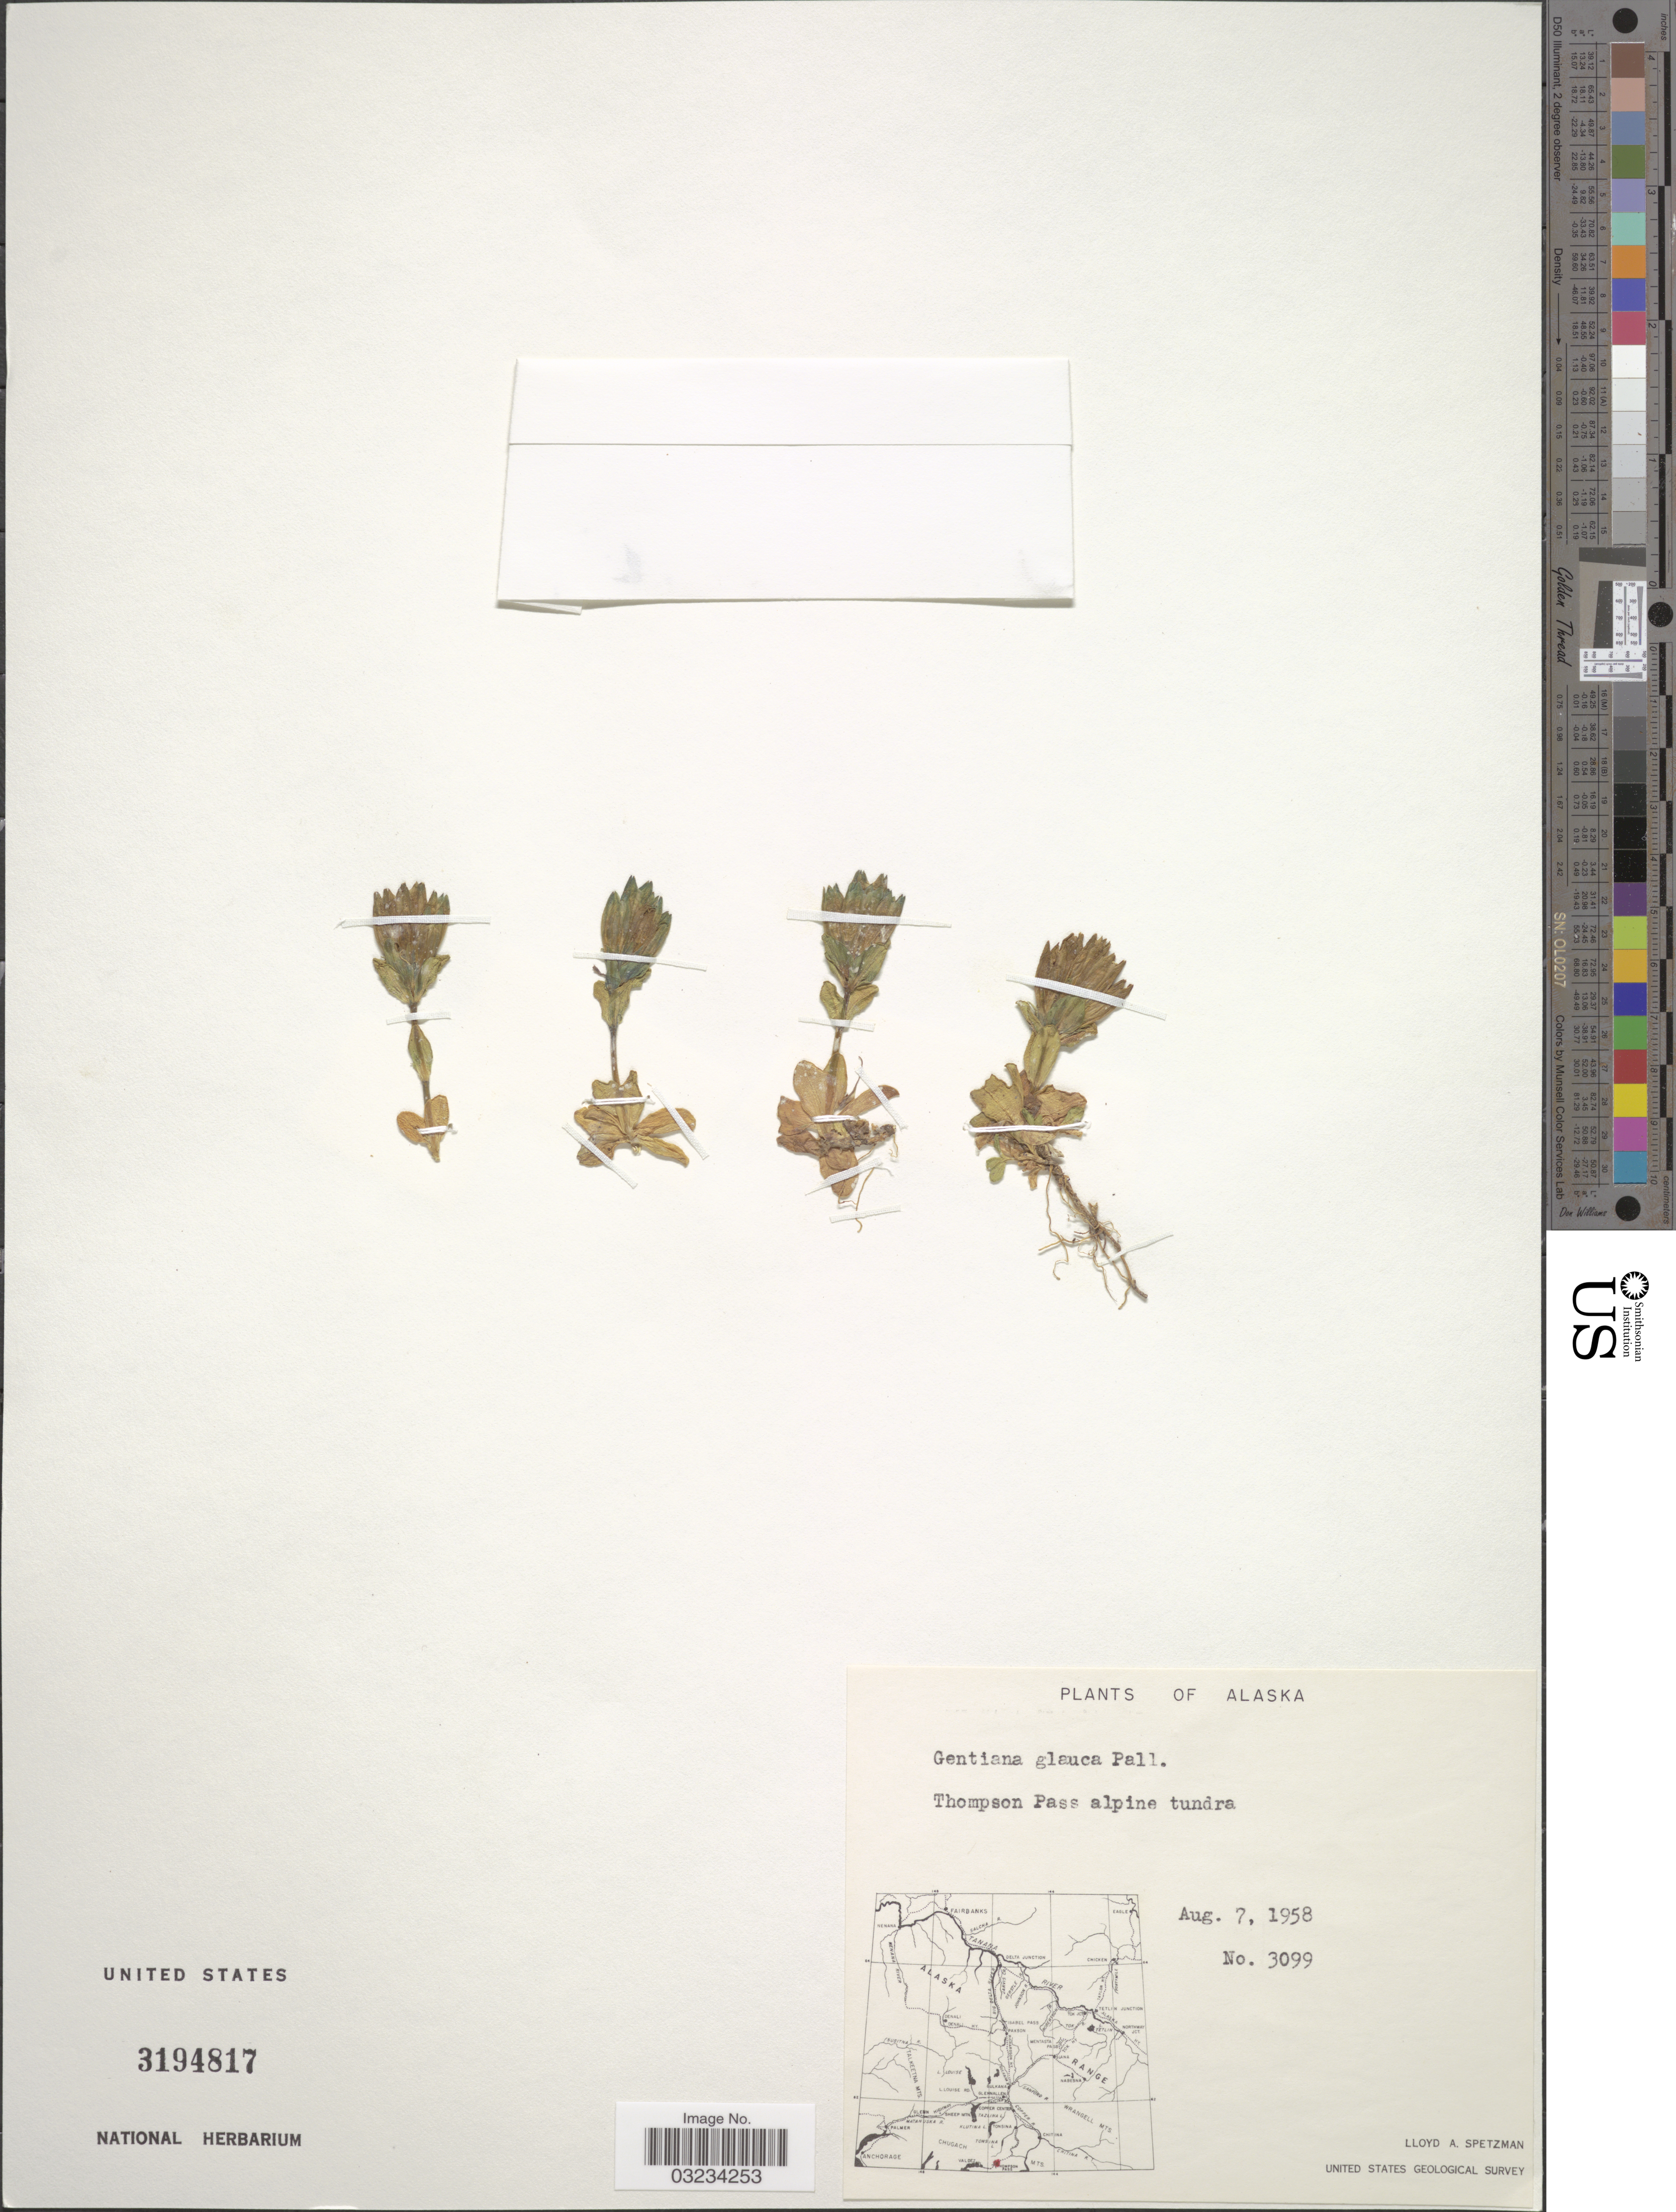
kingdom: Plantae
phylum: Tracheophyta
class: Magnoliopsida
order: Gentianales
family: Gentianaceae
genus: Gentiana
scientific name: Gentiana glauca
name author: Pall.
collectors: L. Spetzman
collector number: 3099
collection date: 1958-08-07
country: United States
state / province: Alaska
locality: Thompson Pass alpine tundra.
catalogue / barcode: US 3194817